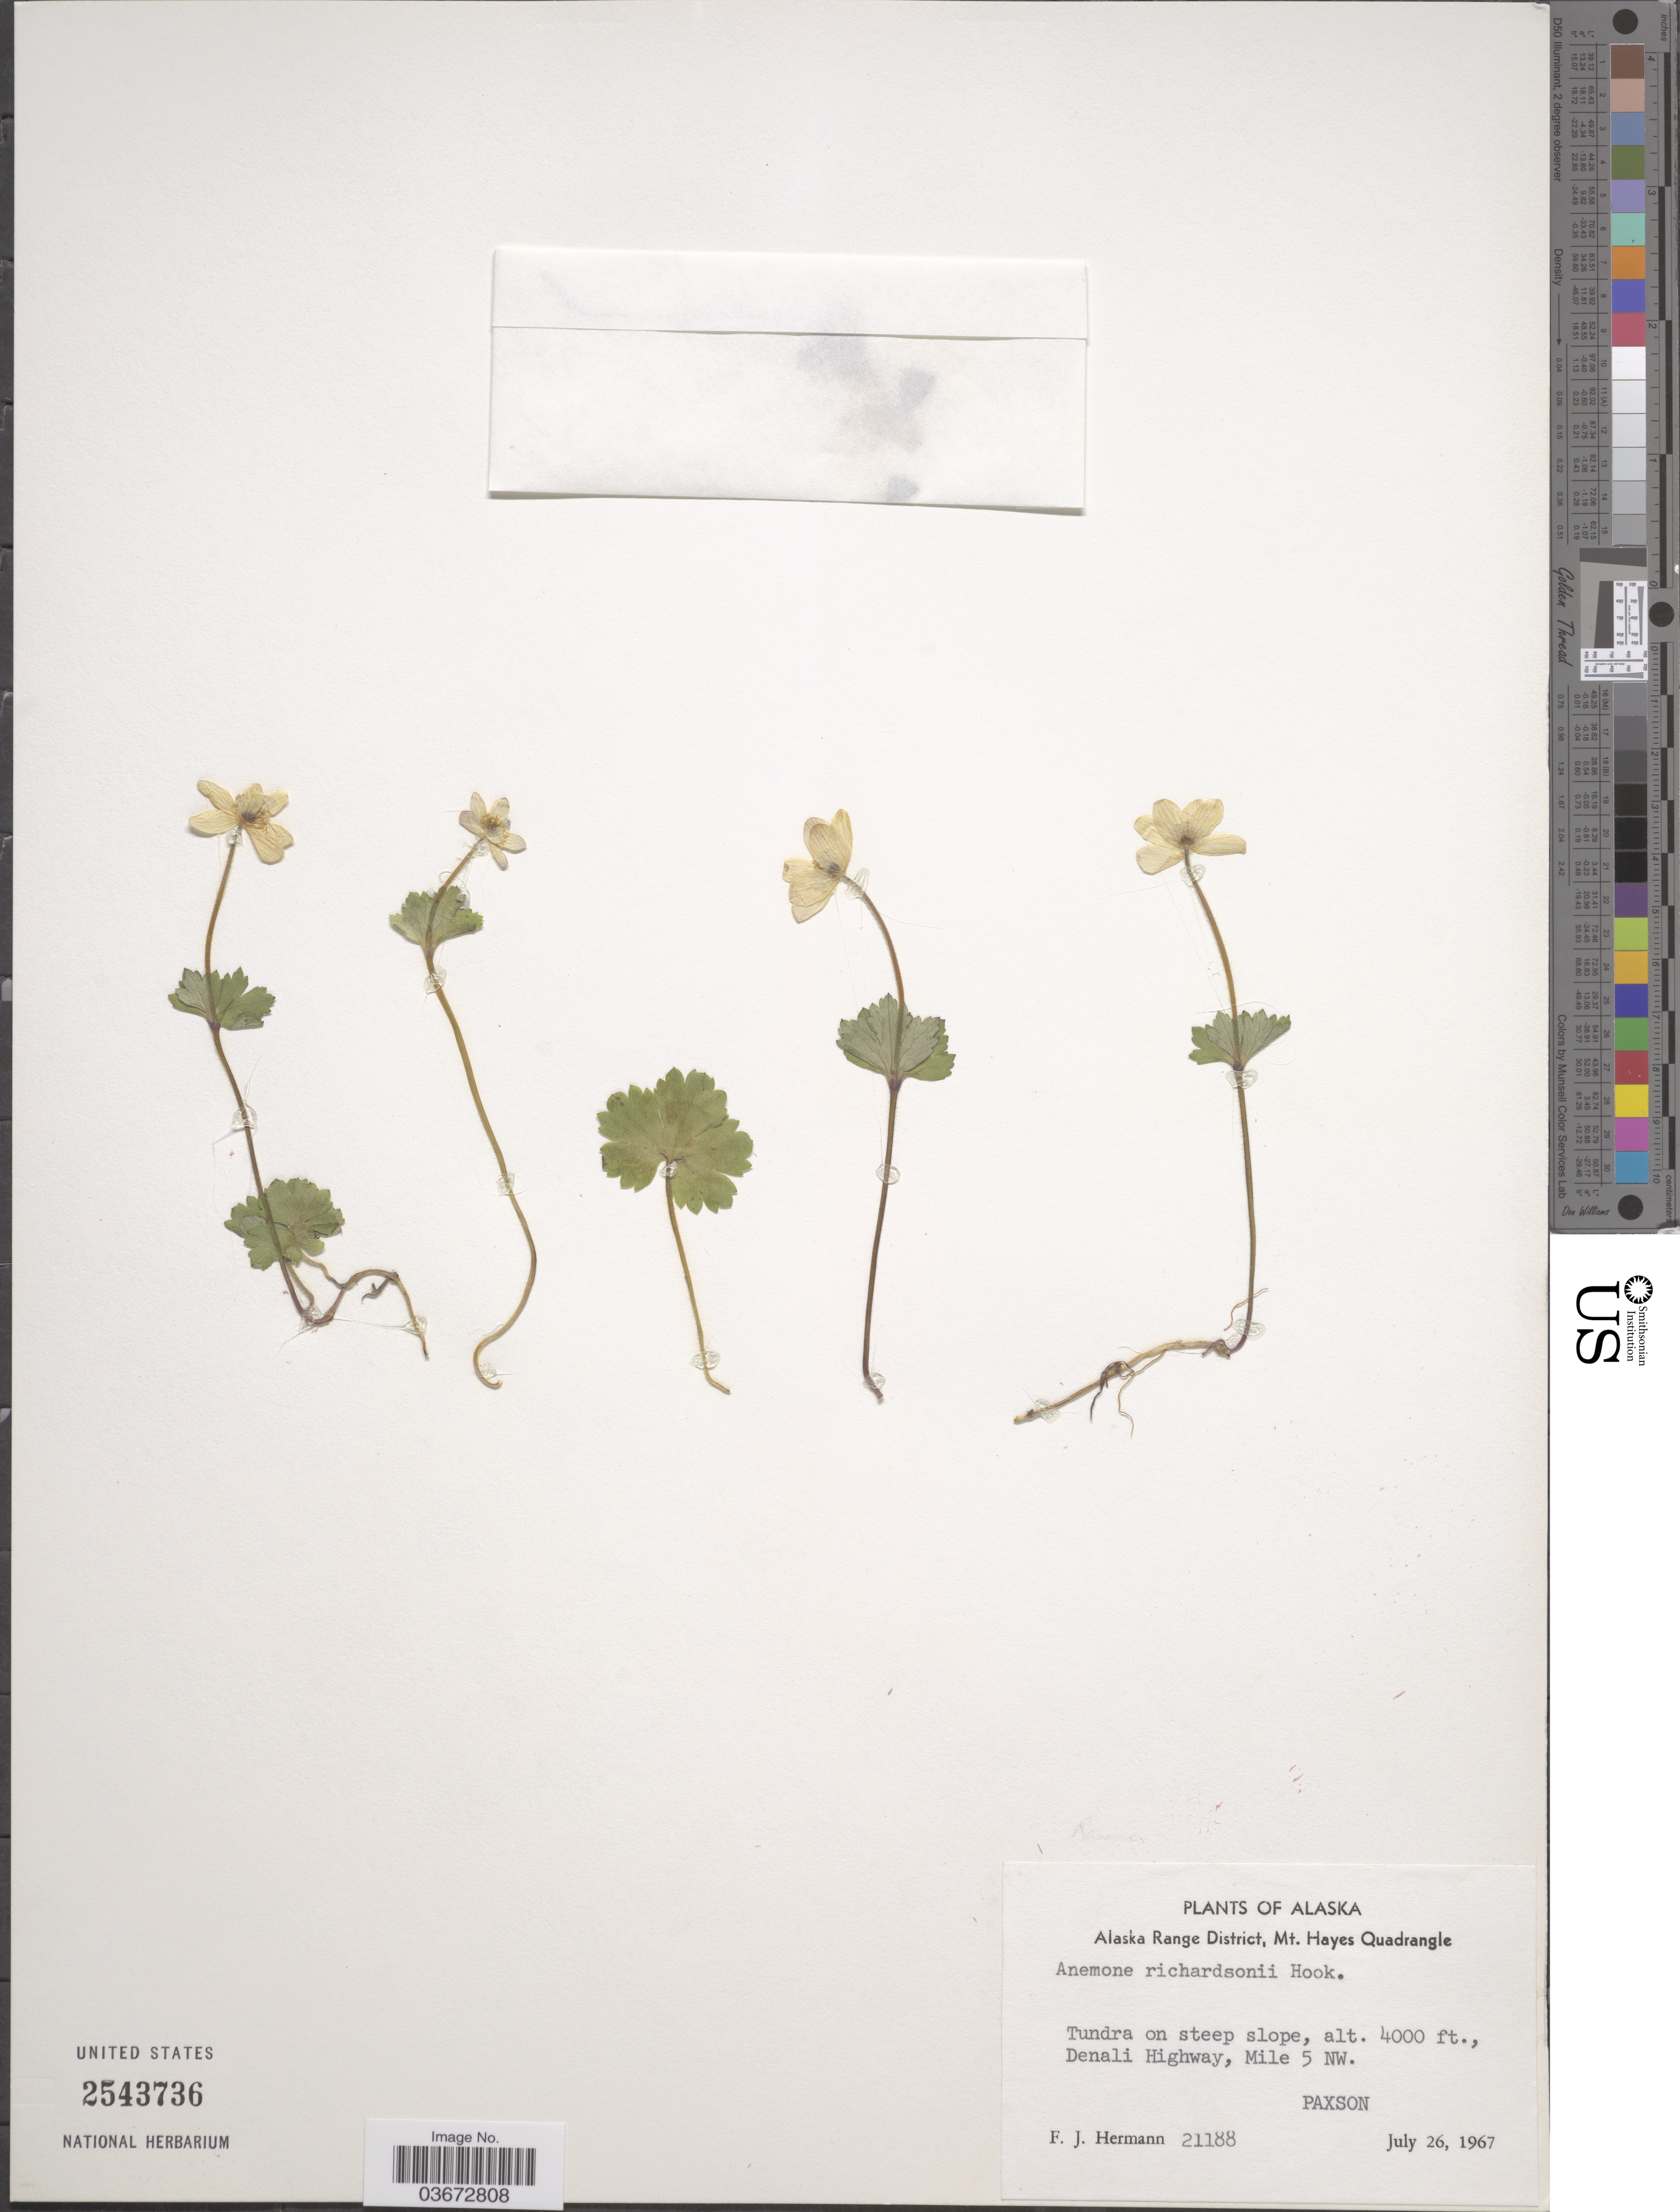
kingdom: Plantae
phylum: Tracheophyta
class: Magnoliopsida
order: Ranunculales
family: Ranunculaceae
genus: Anemone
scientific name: Anemone richardsonii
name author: Hook.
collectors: F. J. Hermann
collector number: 21188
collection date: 1967-07-26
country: United States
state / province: Alaska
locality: Alaska Range District, Mt. Hayes Quadrangle. Tundra on steep slope. Denali Highway, Mile 5 NW. Paxson.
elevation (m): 1219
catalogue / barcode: US 2543736